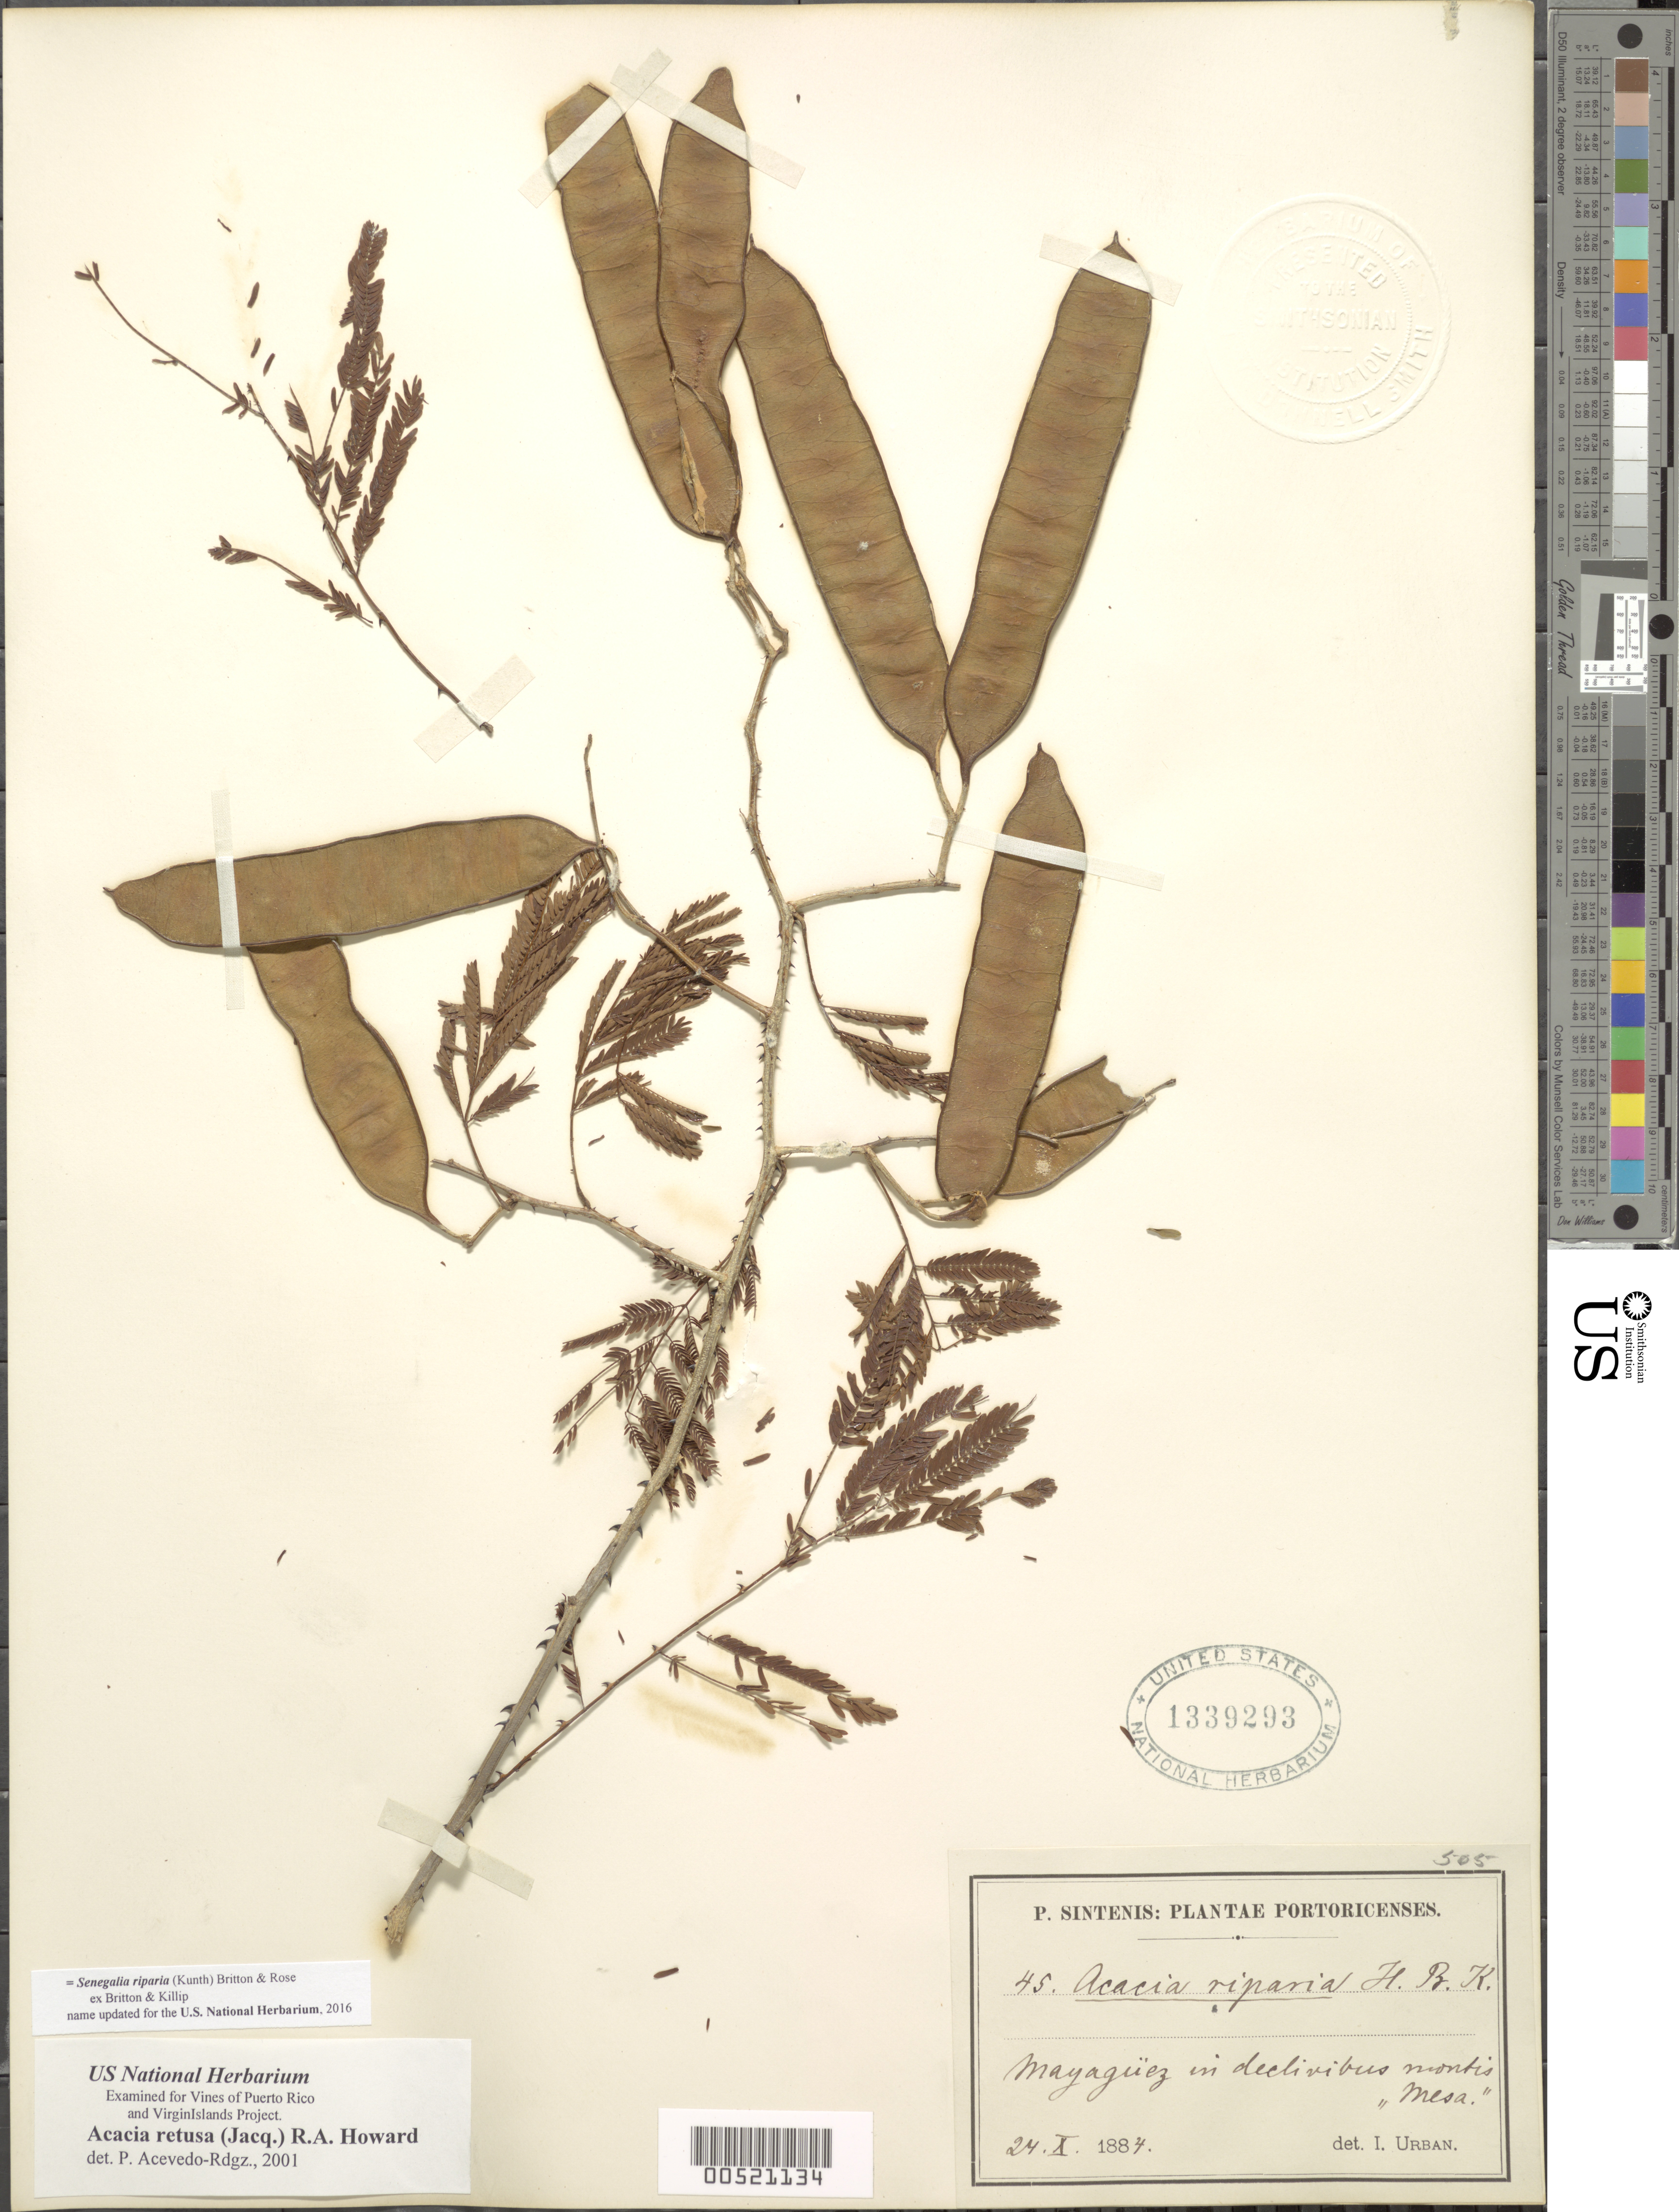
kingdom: Plantae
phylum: Tracheophyta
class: Magnoliopsida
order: Fabales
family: Fabaceae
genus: Senegalia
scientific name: Senegalia riparia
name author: (Kunth) Britton & Rose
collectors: P. Sintenis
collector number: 45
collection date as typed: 24 Oct 1884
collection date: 1884-10-24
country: Puerto Rico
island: Greater Antilles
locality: Mayagüez. In declivibus montis "Mesa".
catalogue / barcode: US 1339293